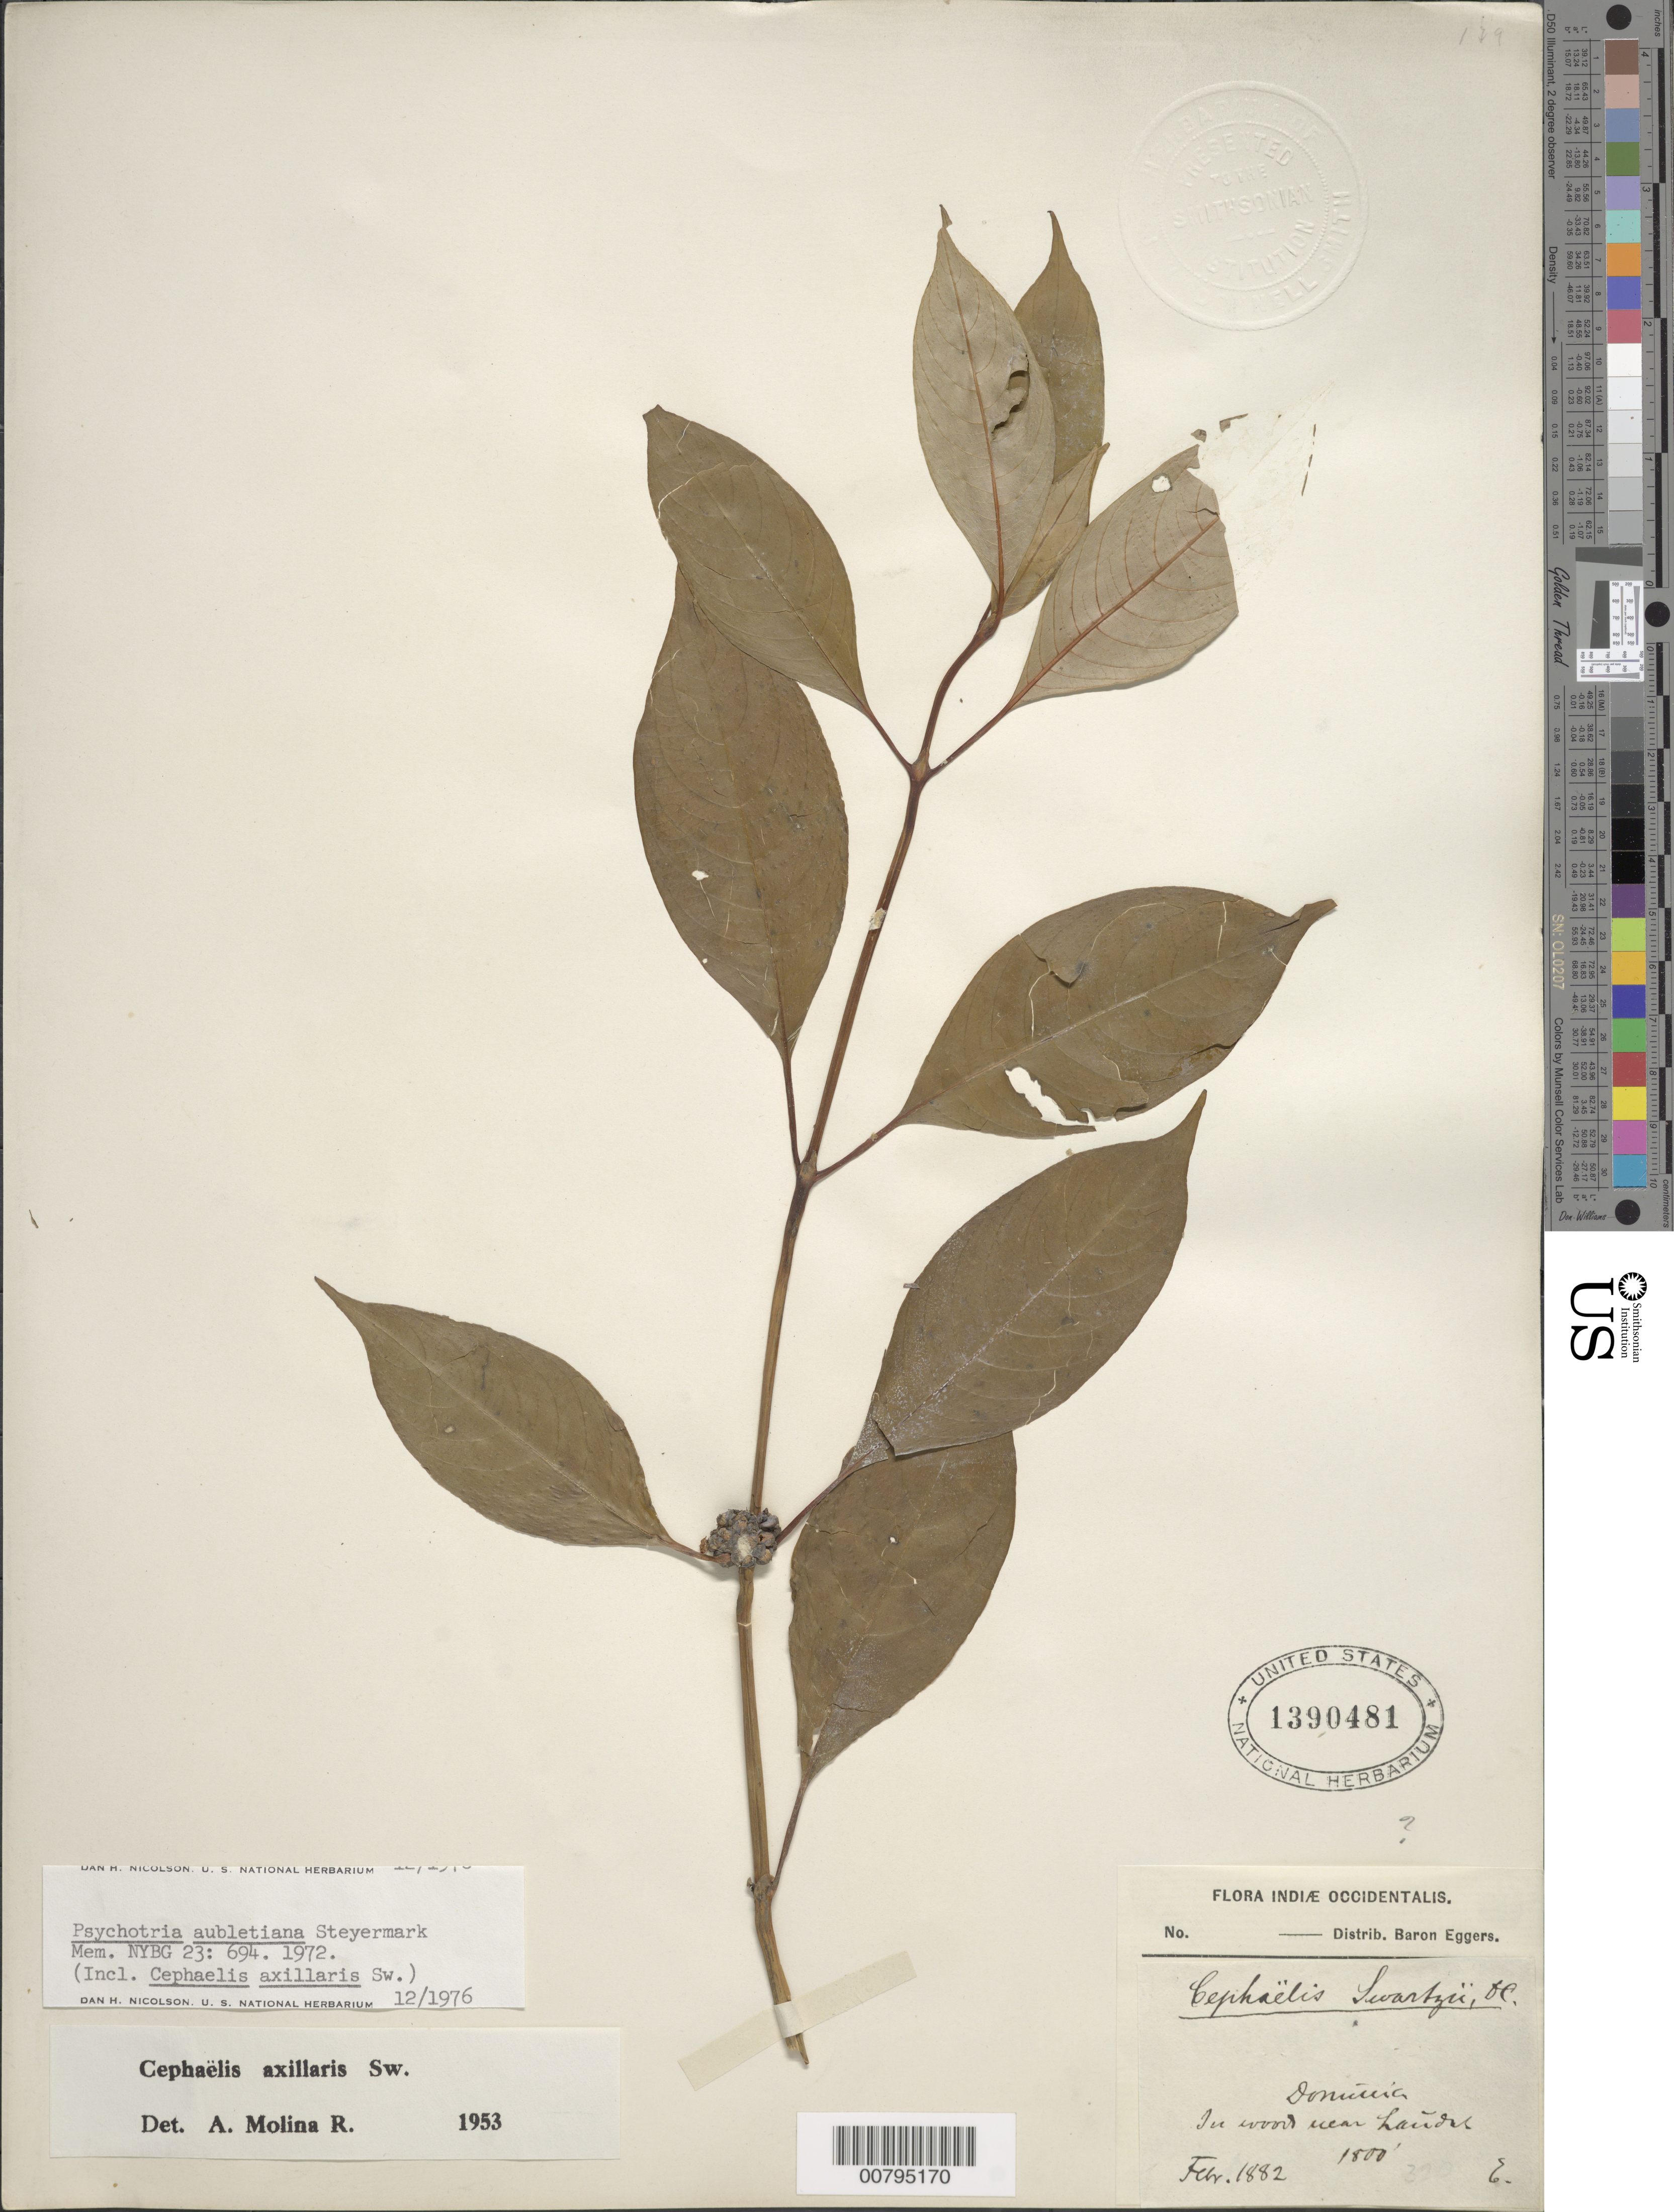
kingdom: Plantae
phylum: Tracheophyta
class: Magnoliopsida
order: Gentianales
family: Rubiaceae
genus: Psychotria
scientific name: Psychotria aubletiana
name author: Steyerm.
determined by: Nicolson, Dan H.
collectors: H. F. A. von Eggers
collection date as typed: Feb 1882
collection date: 1882-02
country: Dominica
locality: Near Laudas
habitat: In woods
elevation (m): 549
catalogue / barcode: US 1390481